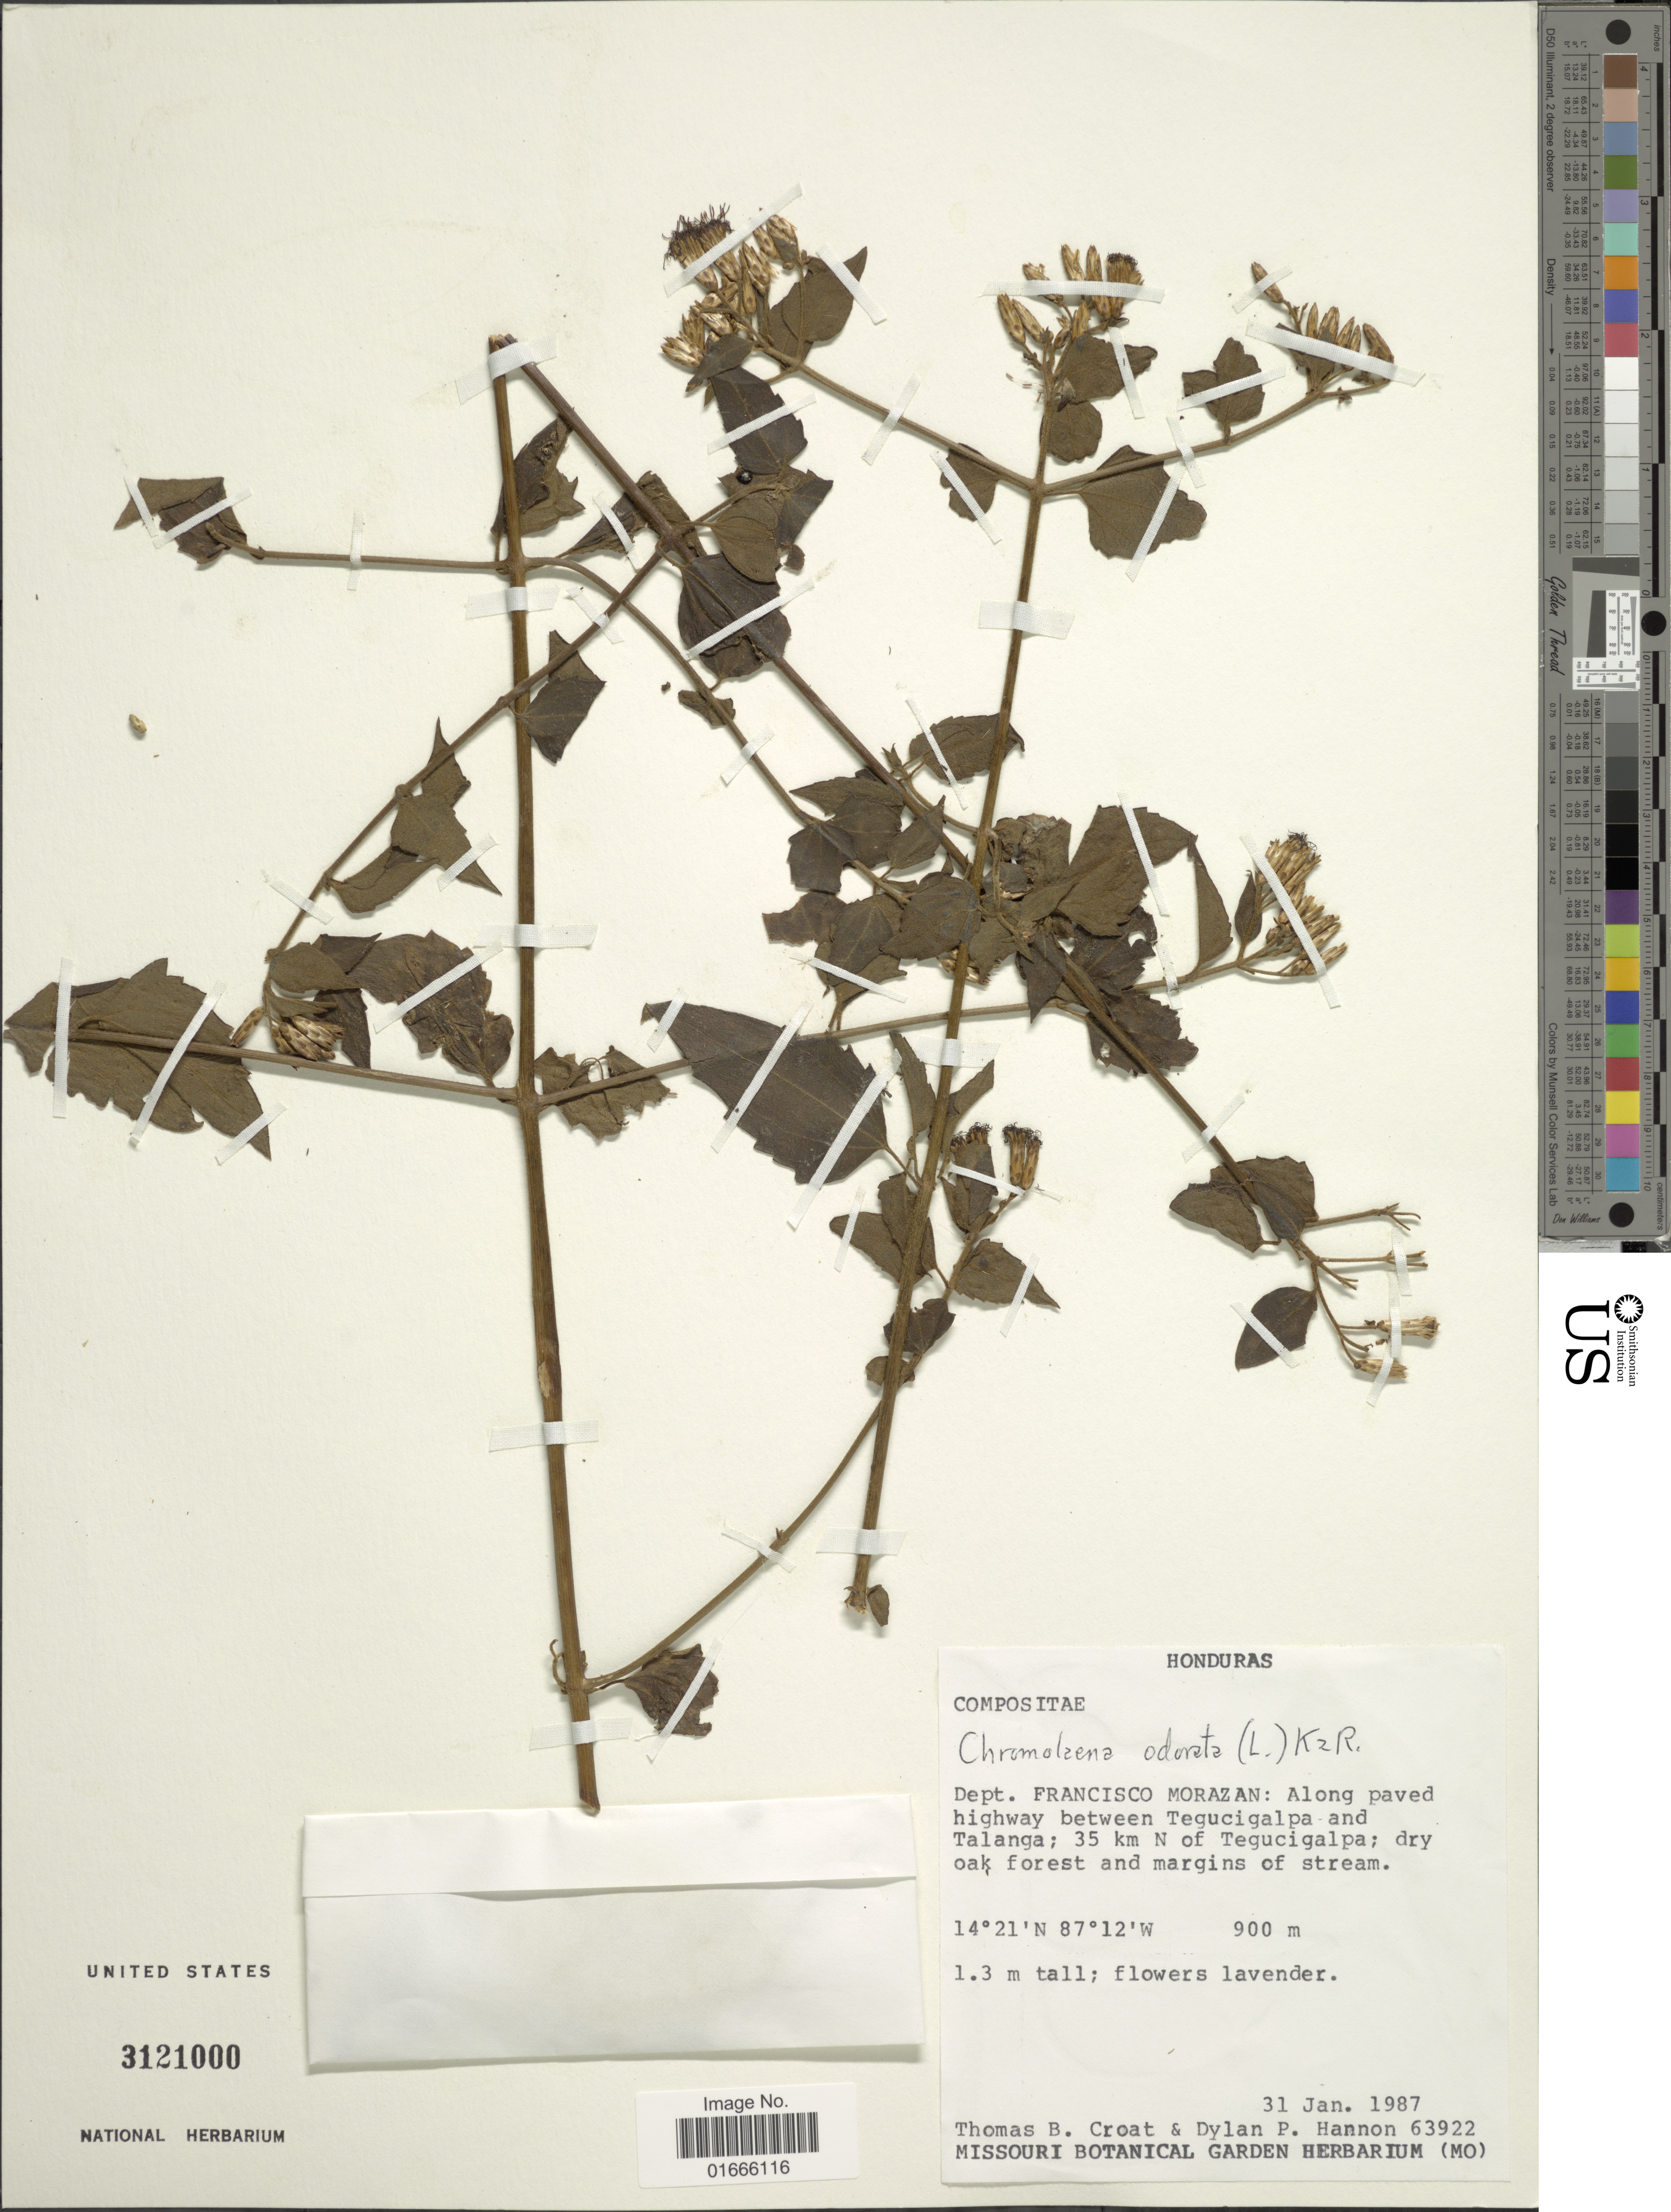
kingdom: Plantae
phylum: Tracheophyta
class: Magnoliopsida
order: Asterales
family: Asteraceae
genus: Chromolaena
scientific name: Chromolaena odorata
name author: (L.) R.M. King & H. Rob.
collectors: T. B. Croat & D. Hannon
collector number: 63922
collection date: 1987-01-31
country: Honduras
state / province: Fco. Morazán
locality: Dept. Francisco Morazan: along paved highway between Tegucigalpa and Talanga; 35 Km N of Tegucigalpa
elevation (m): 900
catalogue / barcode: US 3121000